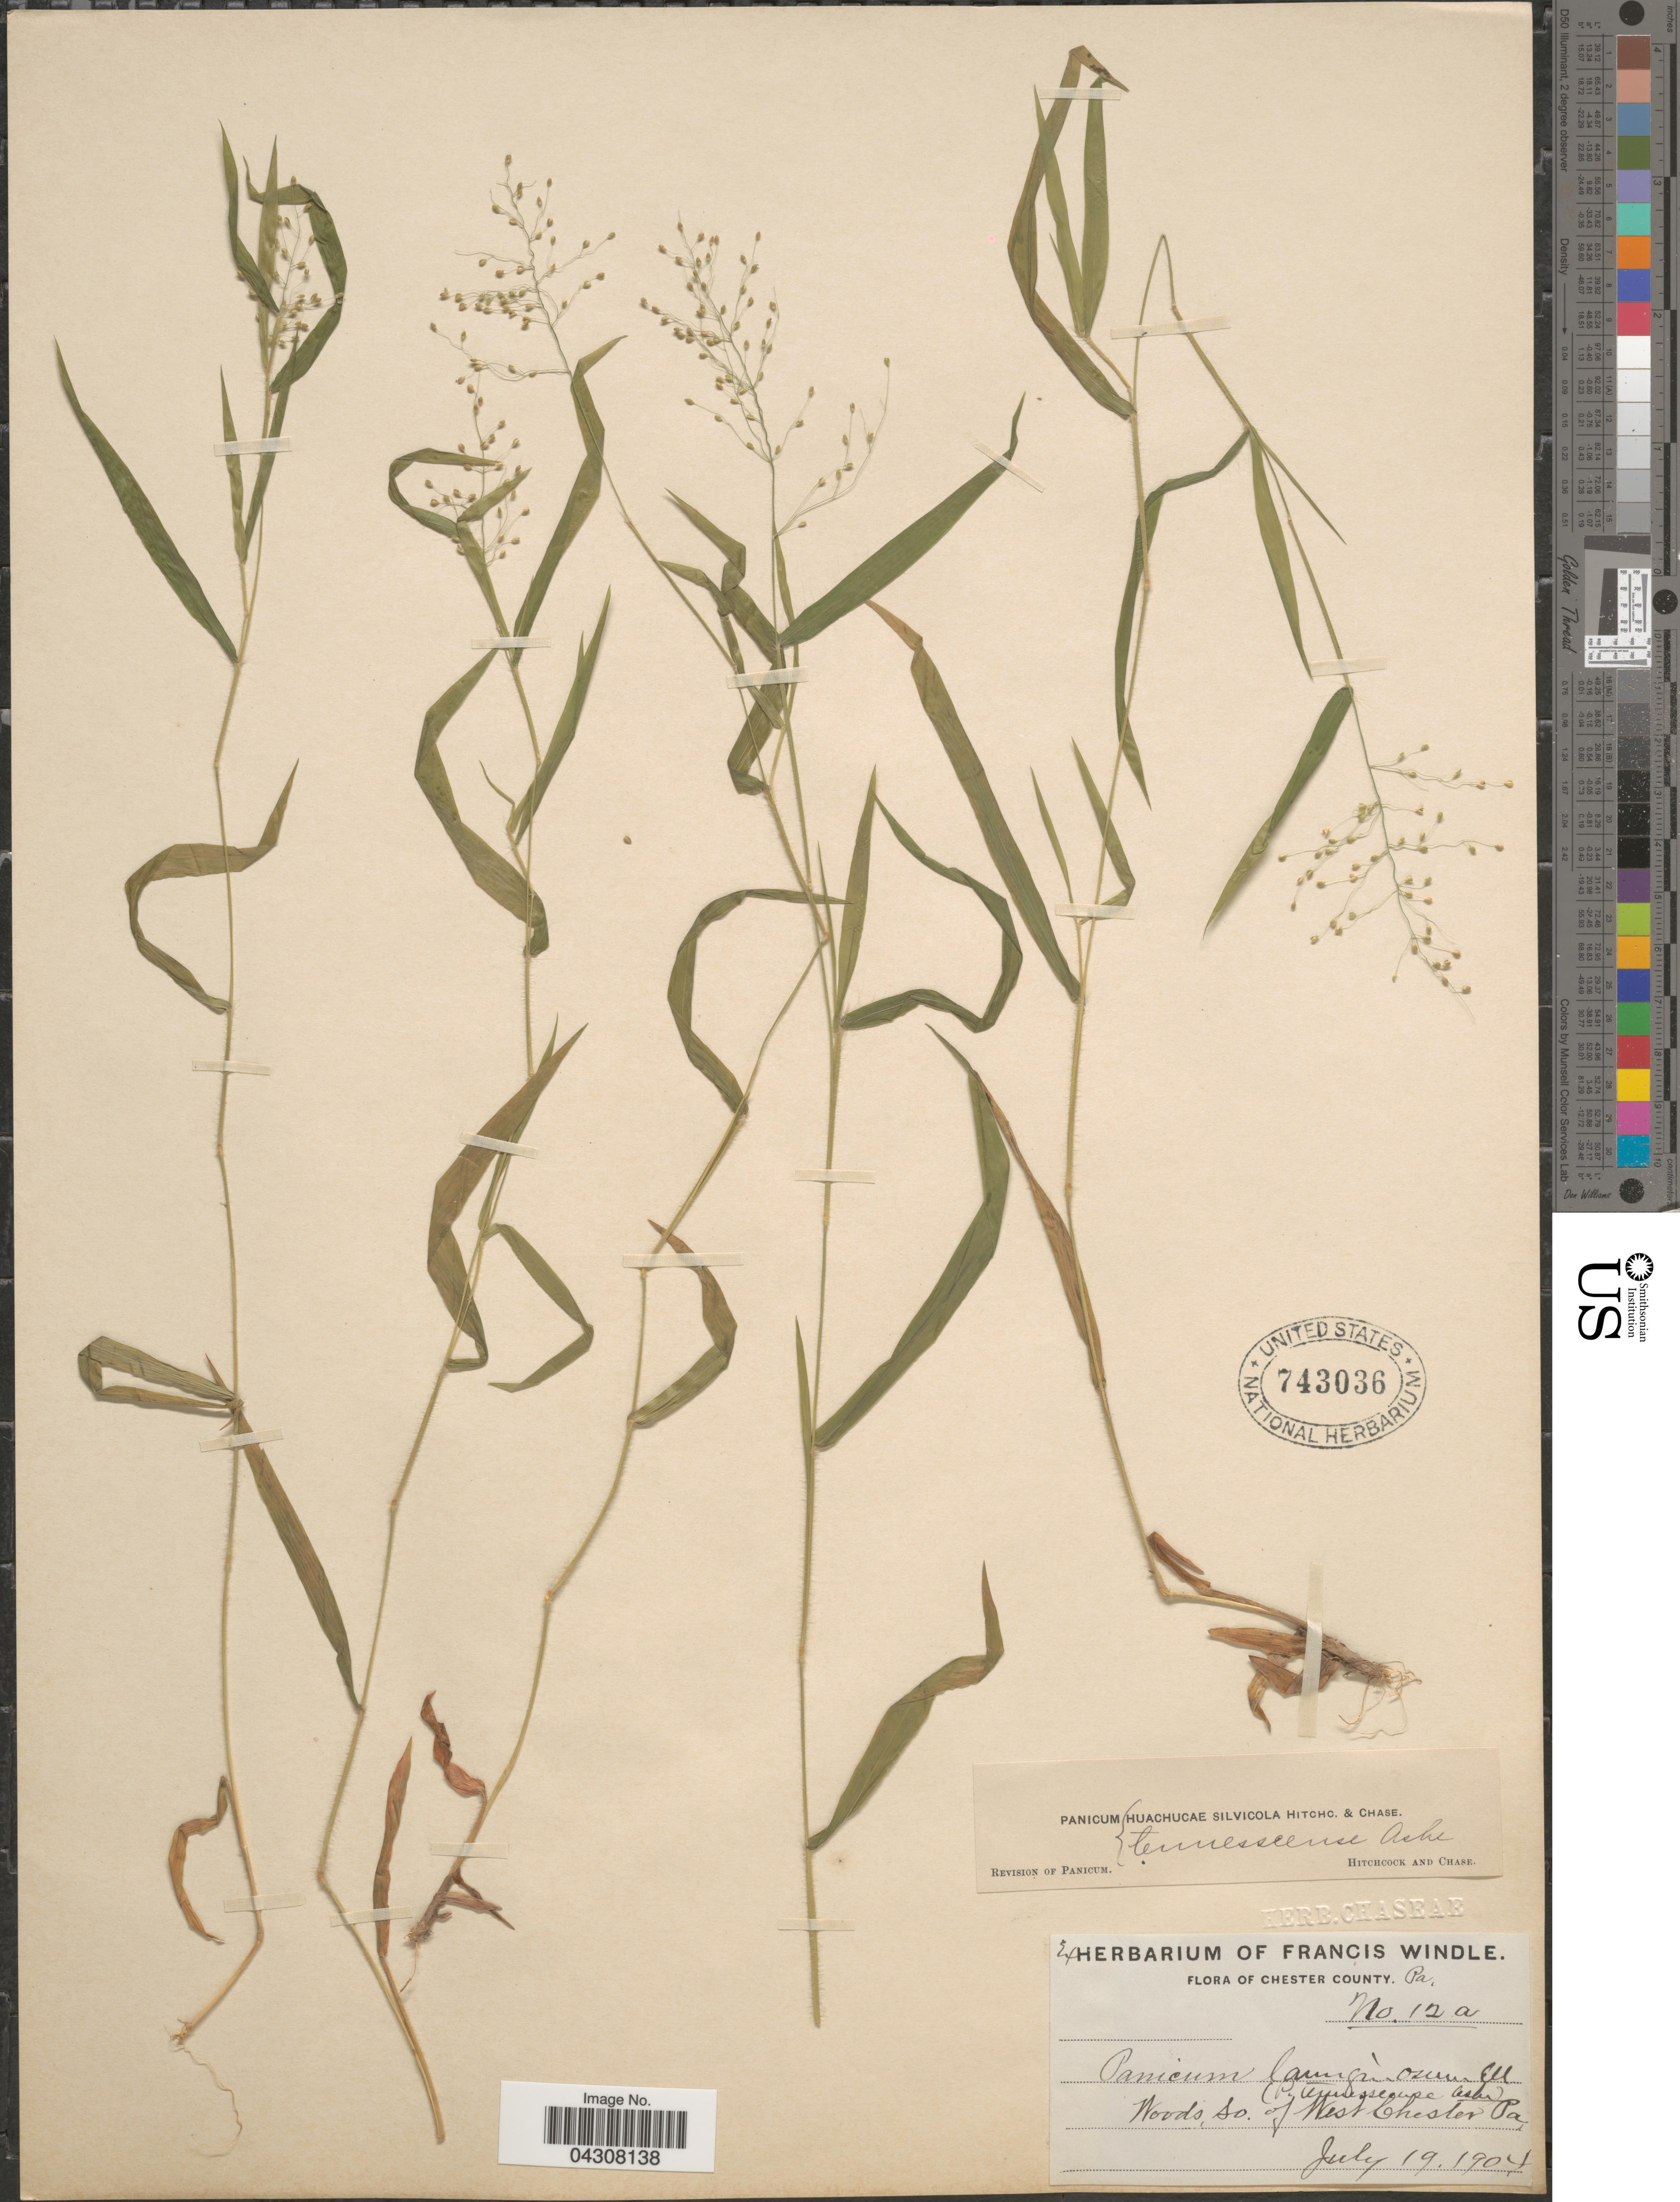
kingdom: Plantae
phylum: Tracheophyta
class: Liliopsida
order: Poales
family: Poaceae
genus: Dichanthelium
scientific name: Dichanthelium acuminatum var. acuminatum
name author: (Sw.) Gould & C.A. Clark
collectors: ex herb. F. Windle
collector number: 12a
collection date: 1904-07-19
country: United States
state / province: Pennsylvania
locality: Chester County. Woods, So. of West Chester.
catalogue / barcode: US 743036